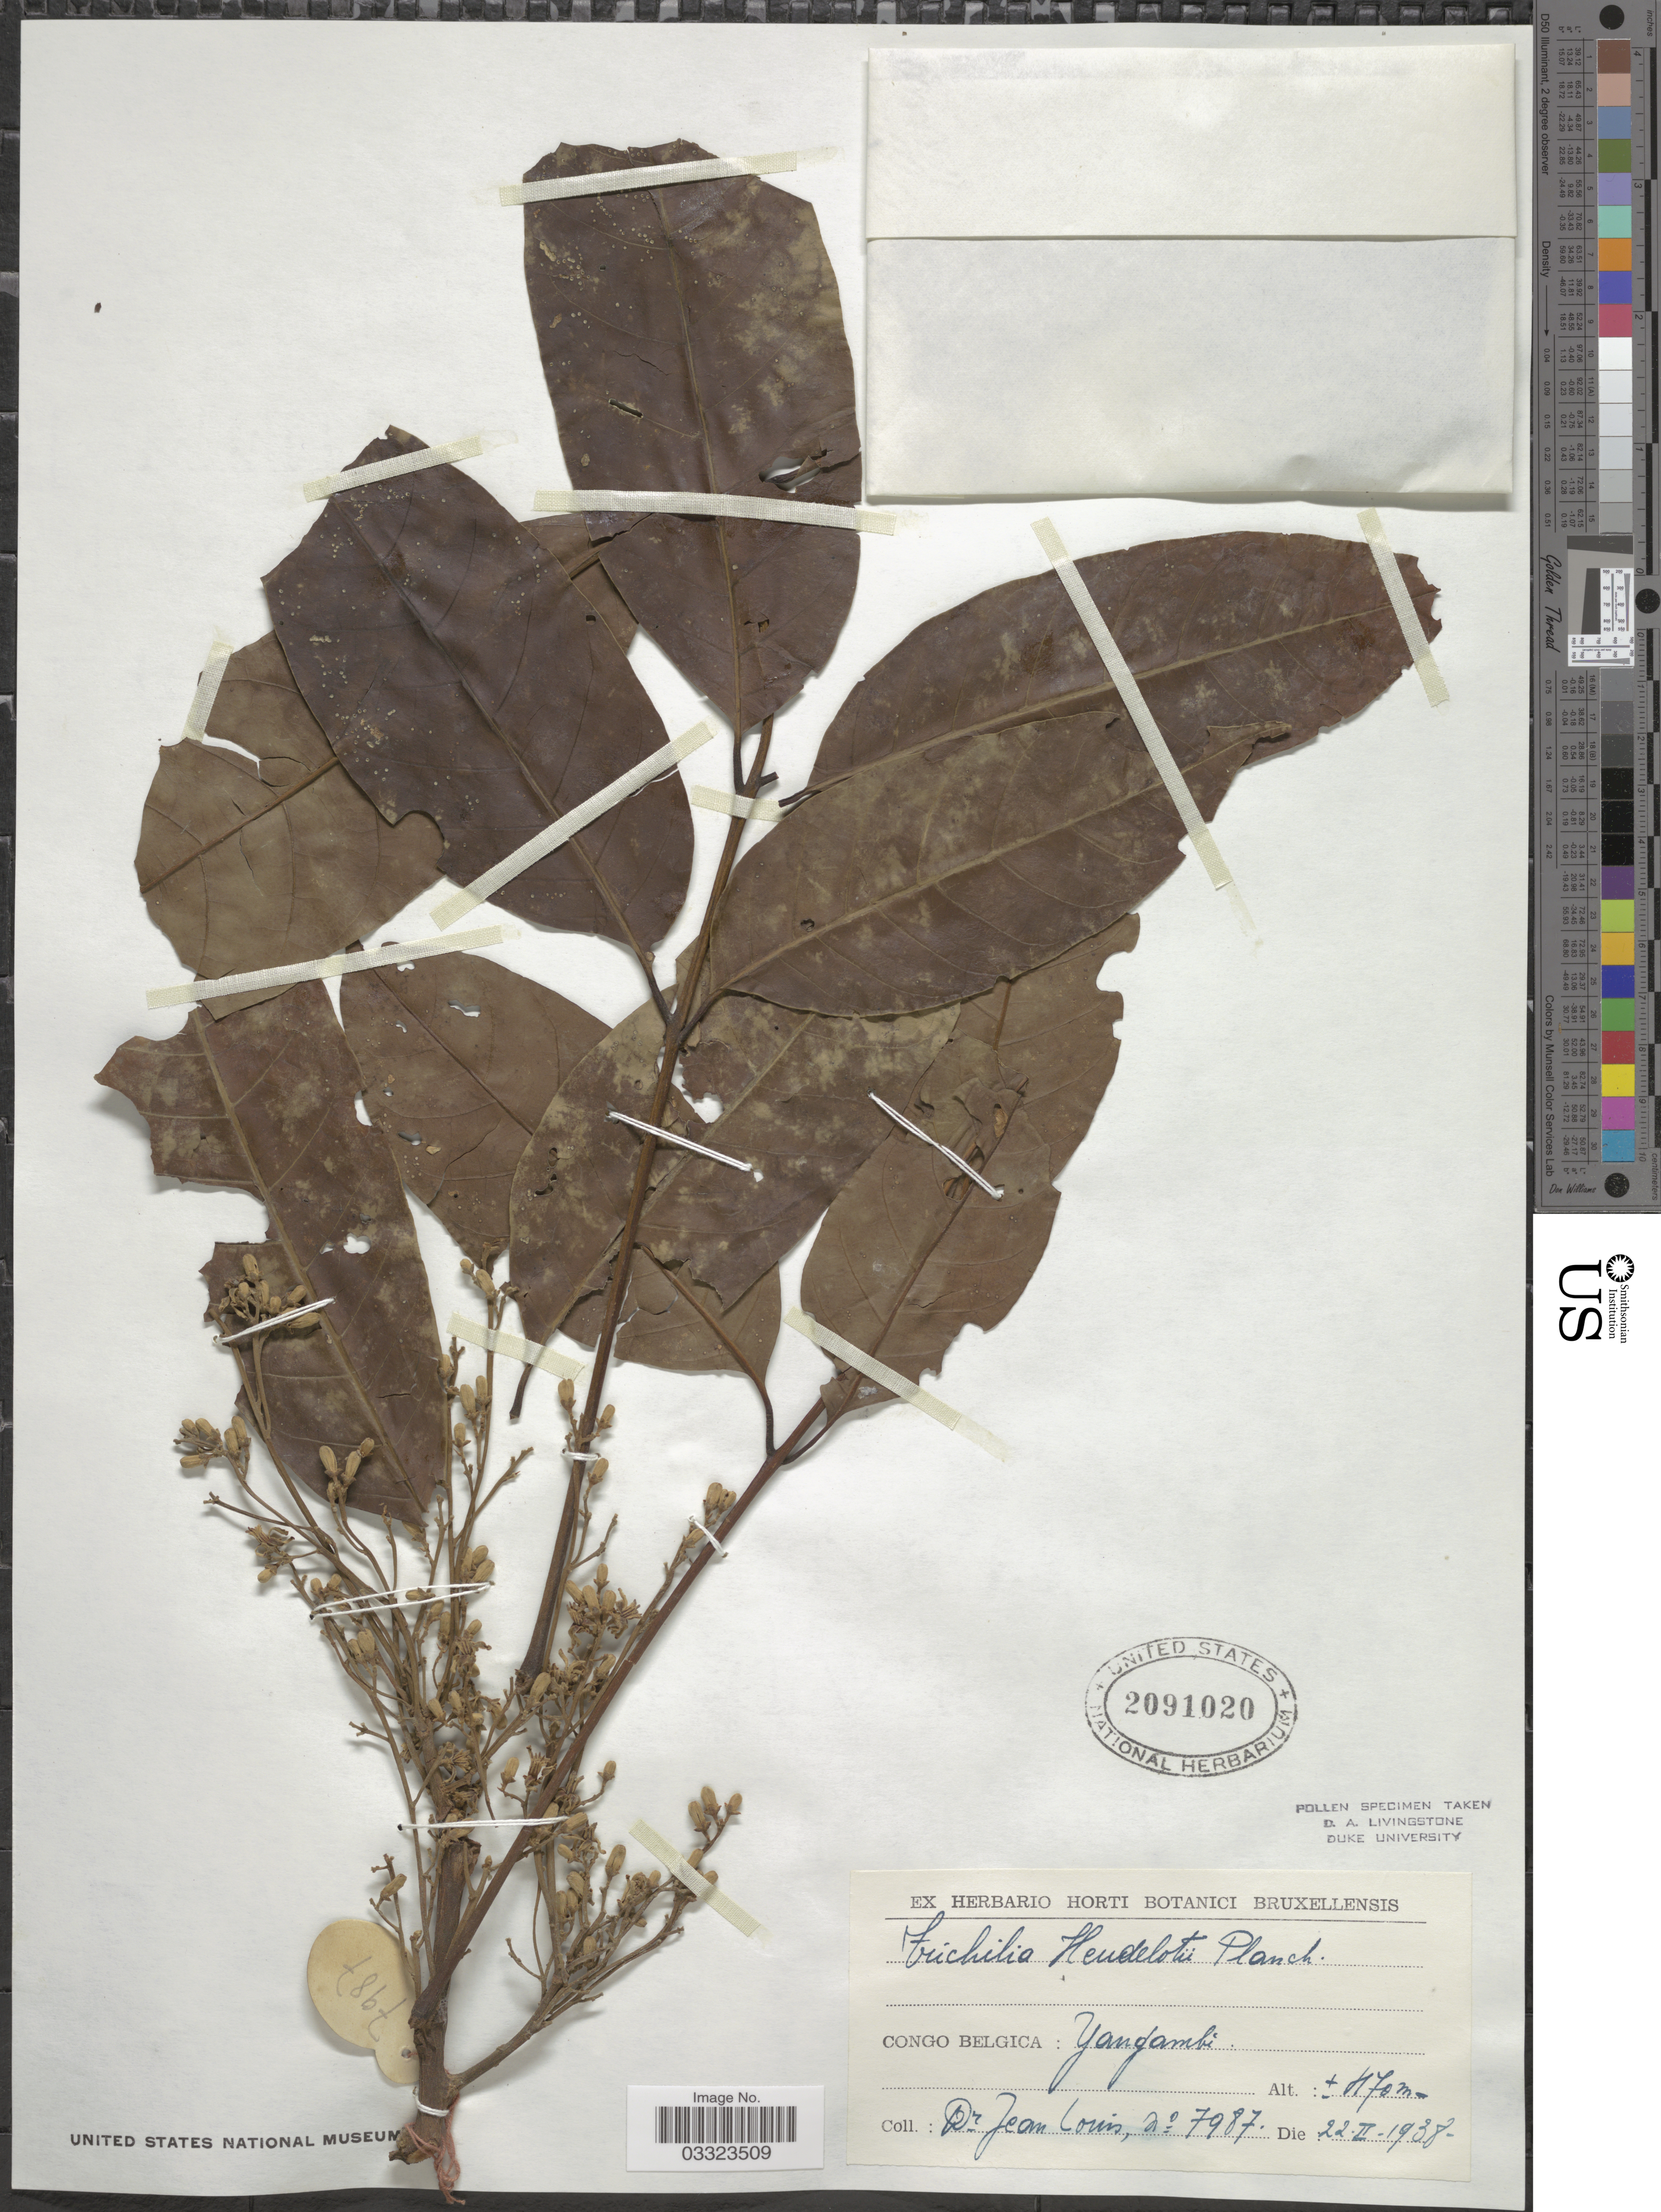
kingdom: Plantae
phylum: Tracheophyta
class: Magnoliopsida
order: Sapindales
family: Meliaceae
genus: Trichilia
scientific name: Trichilia heudelotii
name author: Planch. ex Oliv.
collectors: J. Louis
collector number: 7987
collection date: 1938-02-22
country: Congo, Democratic Republic of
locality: Congo Belgica: Yangambi.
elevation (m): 470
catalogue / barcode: US 2091020